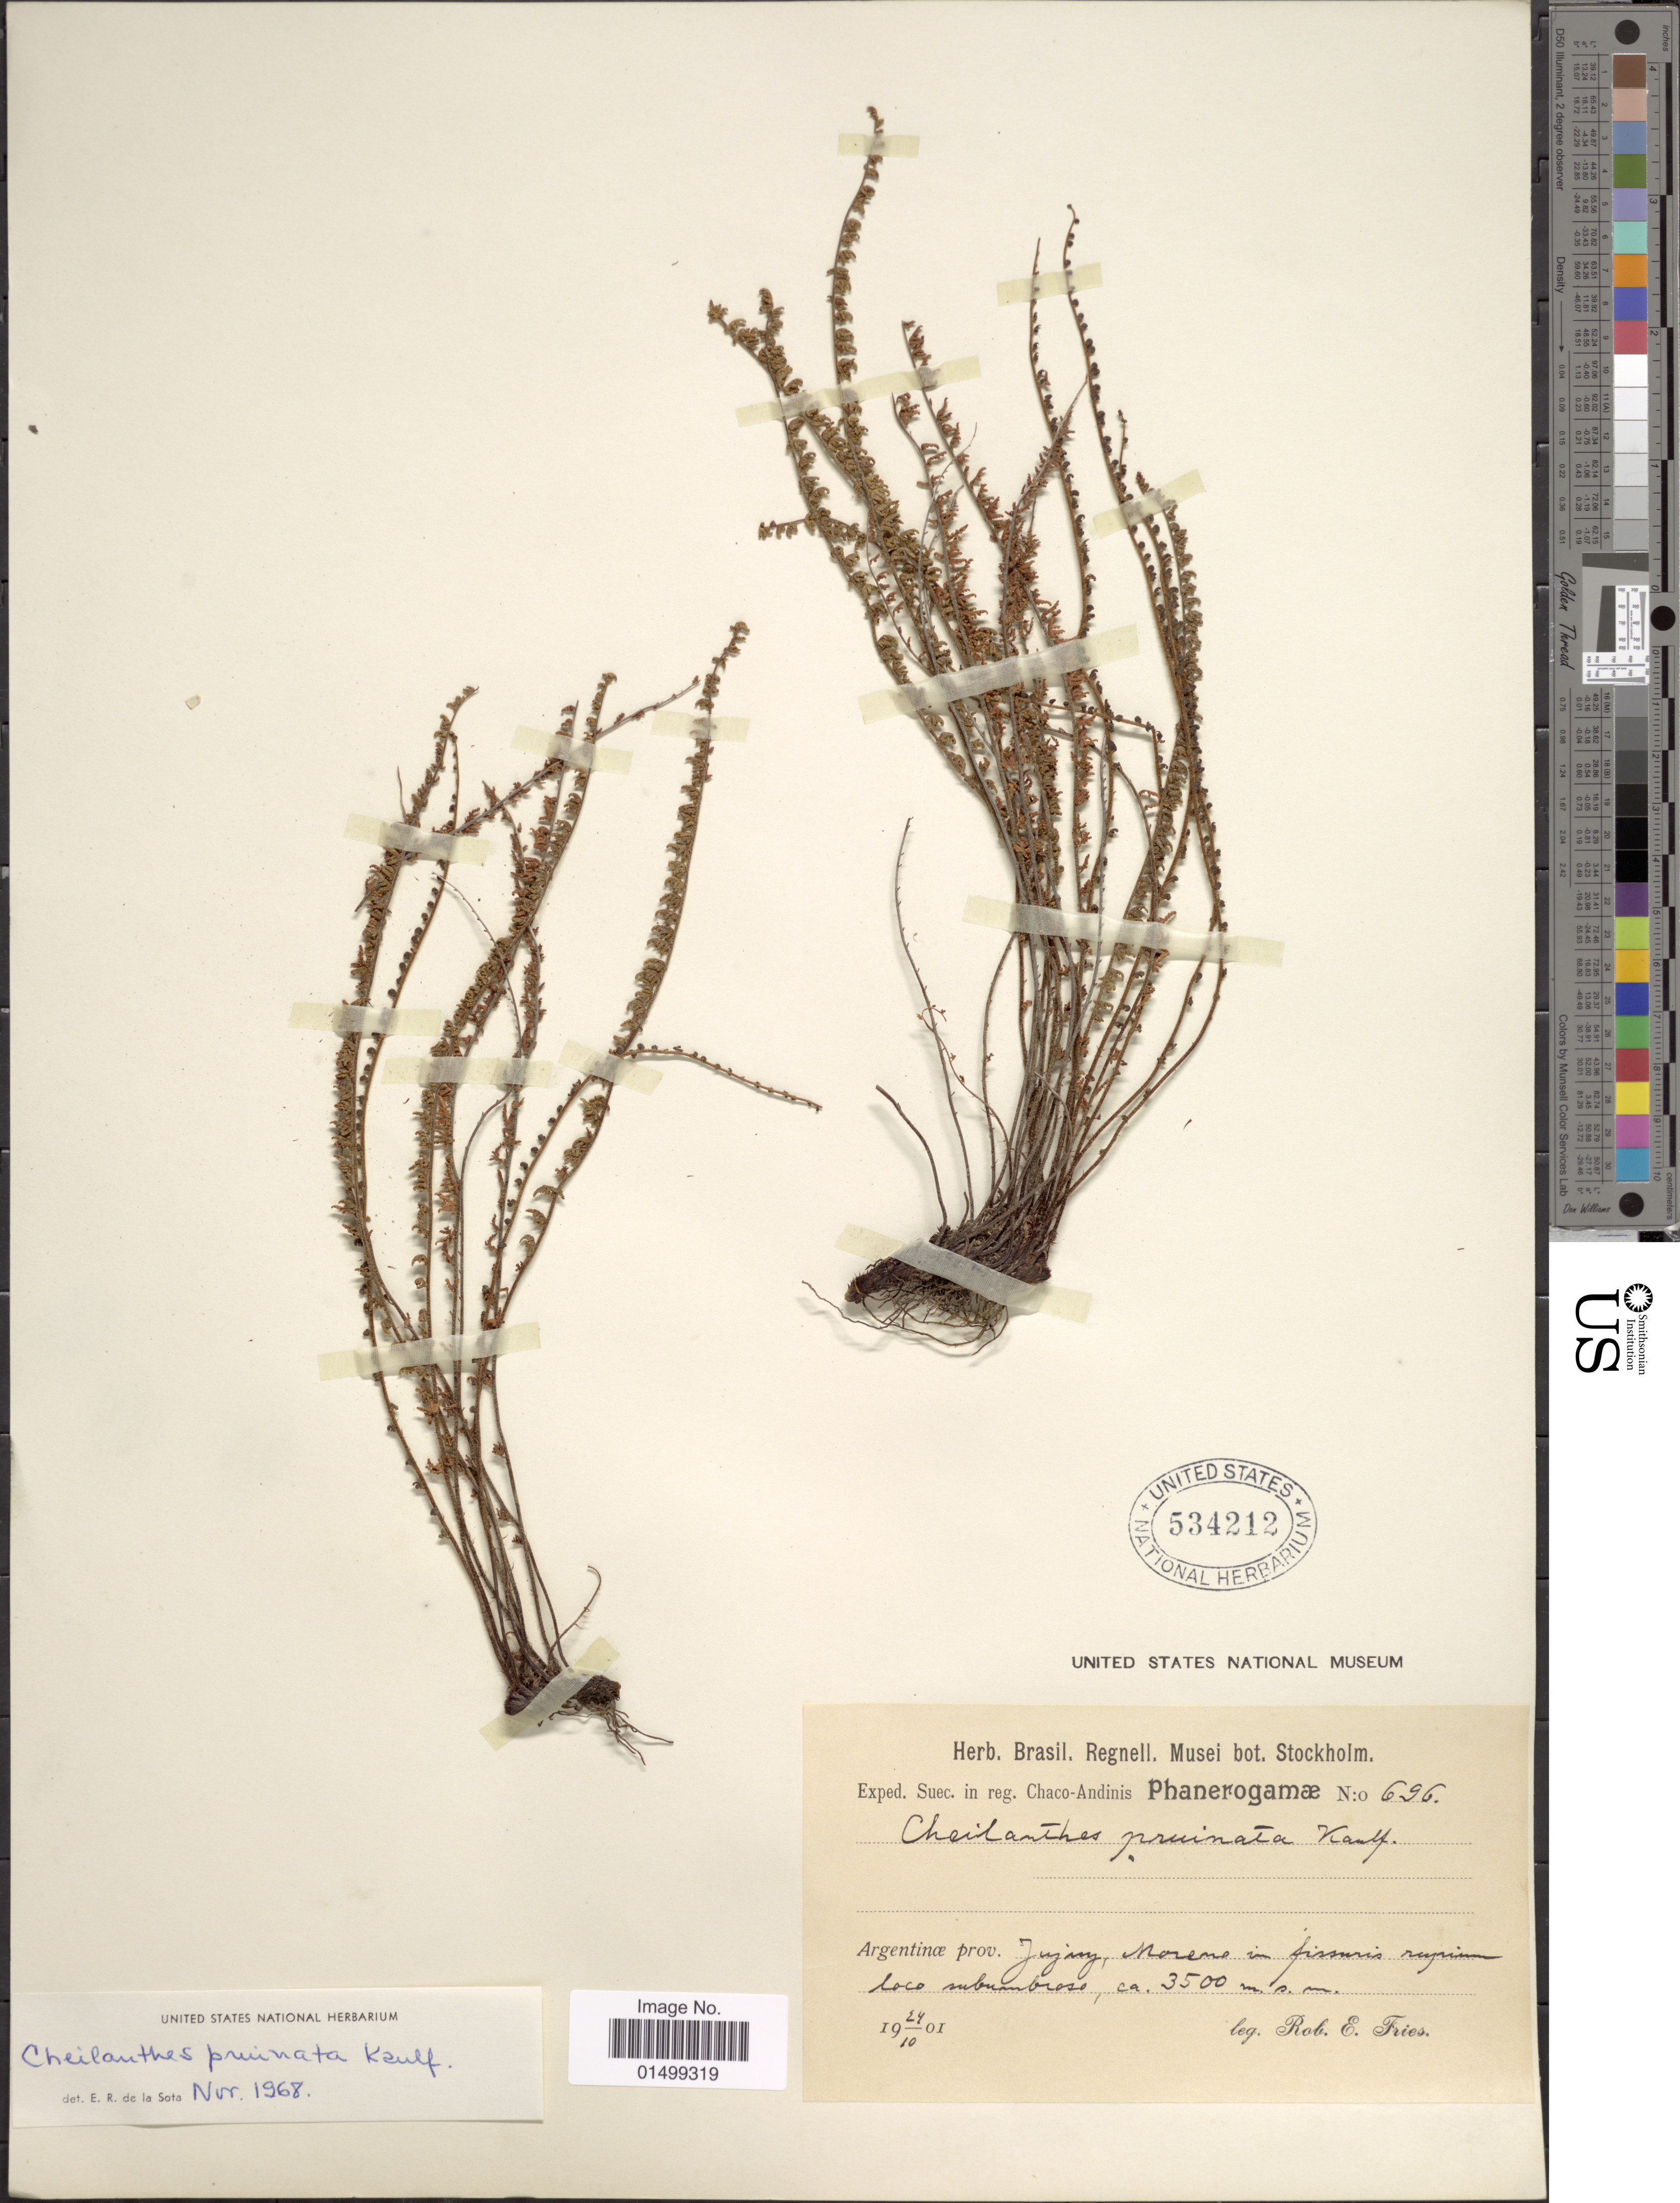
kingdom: Plantae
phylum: Tracheophyta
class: Polypodiopsida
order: Polypodiales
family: Pteridaceae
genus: Cheilanthes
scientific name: Cheilanthes pruinata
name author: Kaulf.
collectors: R. E. Fries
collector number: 696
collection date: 1901-10-24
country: Argentina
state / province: Jujuy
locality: Reg. Chaco-Andinis Phanorogramæ, Moreno in fissuris rupium loco subumbroso.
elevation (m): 3500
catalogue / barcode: US 534212